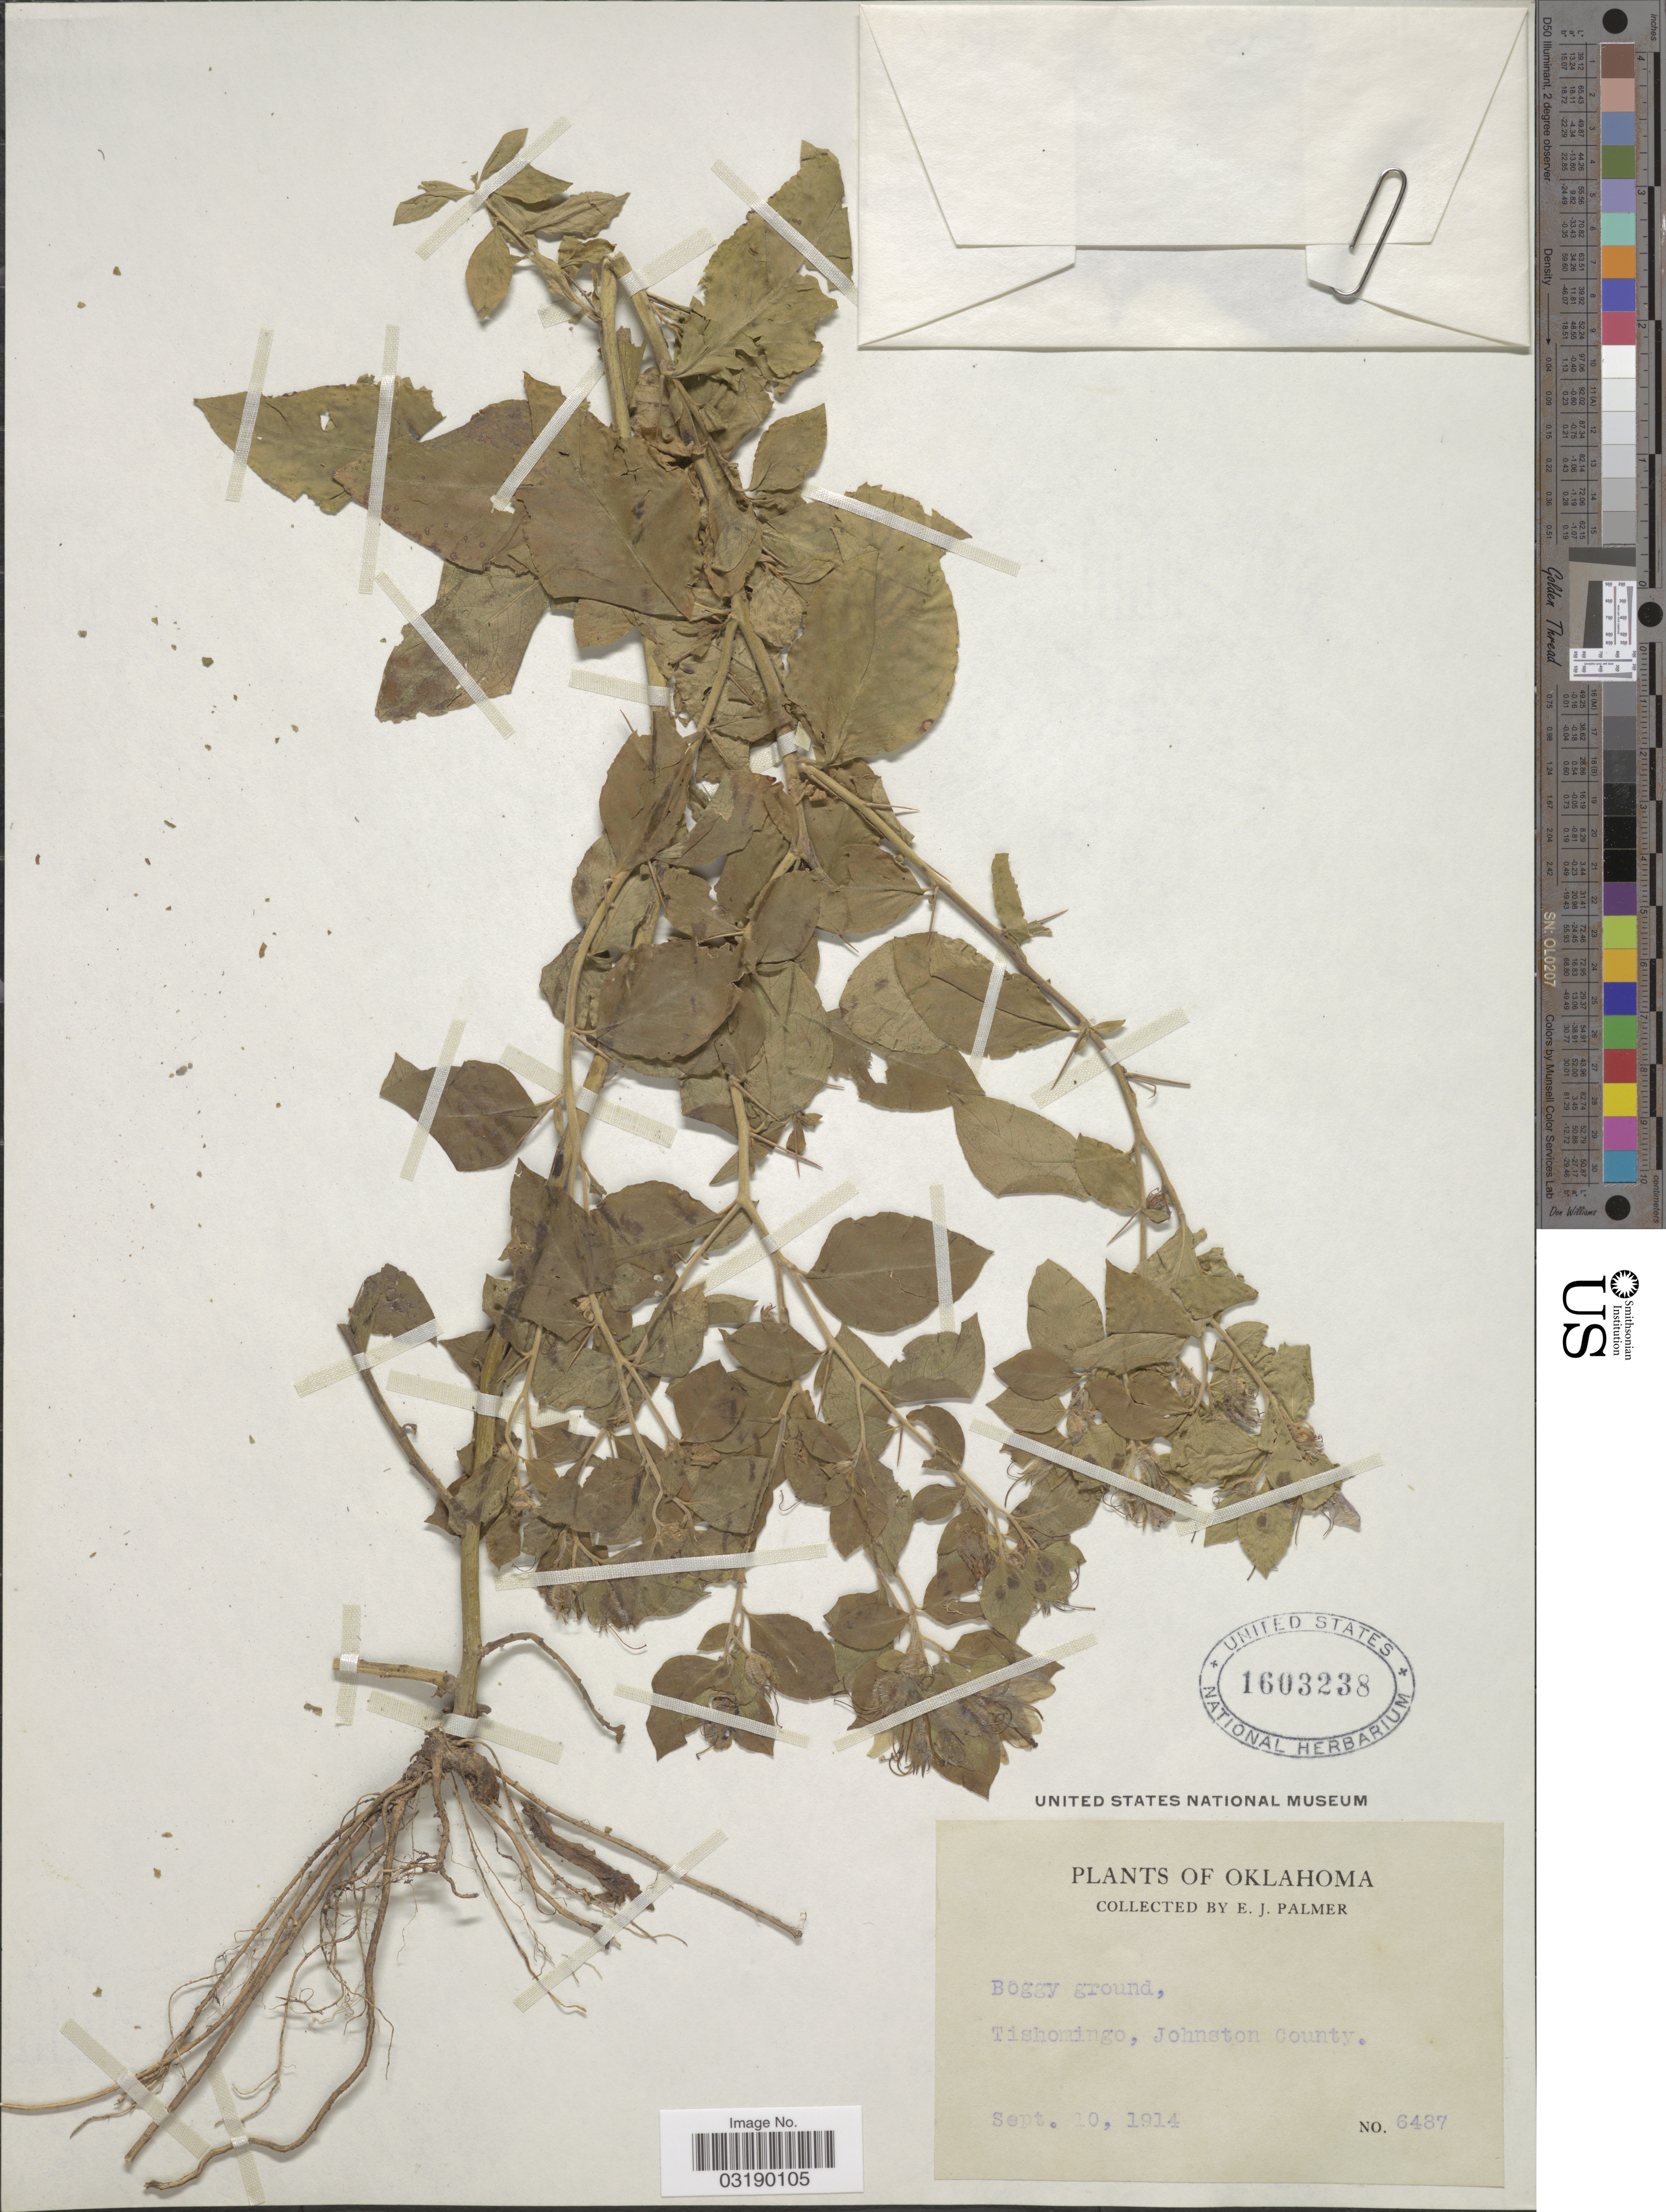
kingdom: Plantae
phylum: Tracheophyta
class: Magnoliopsida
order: Solanales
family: Hydroleaceae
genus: Hydrolea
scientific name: Hydrolea ovata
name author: Nutt. ex Choisy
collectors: E. J. Palmer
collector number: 6487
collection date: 1914-09-10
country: United States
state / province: Oklahoma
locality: Boggy ground, Tishomingo, Johnston County.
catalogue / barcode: US 1603238